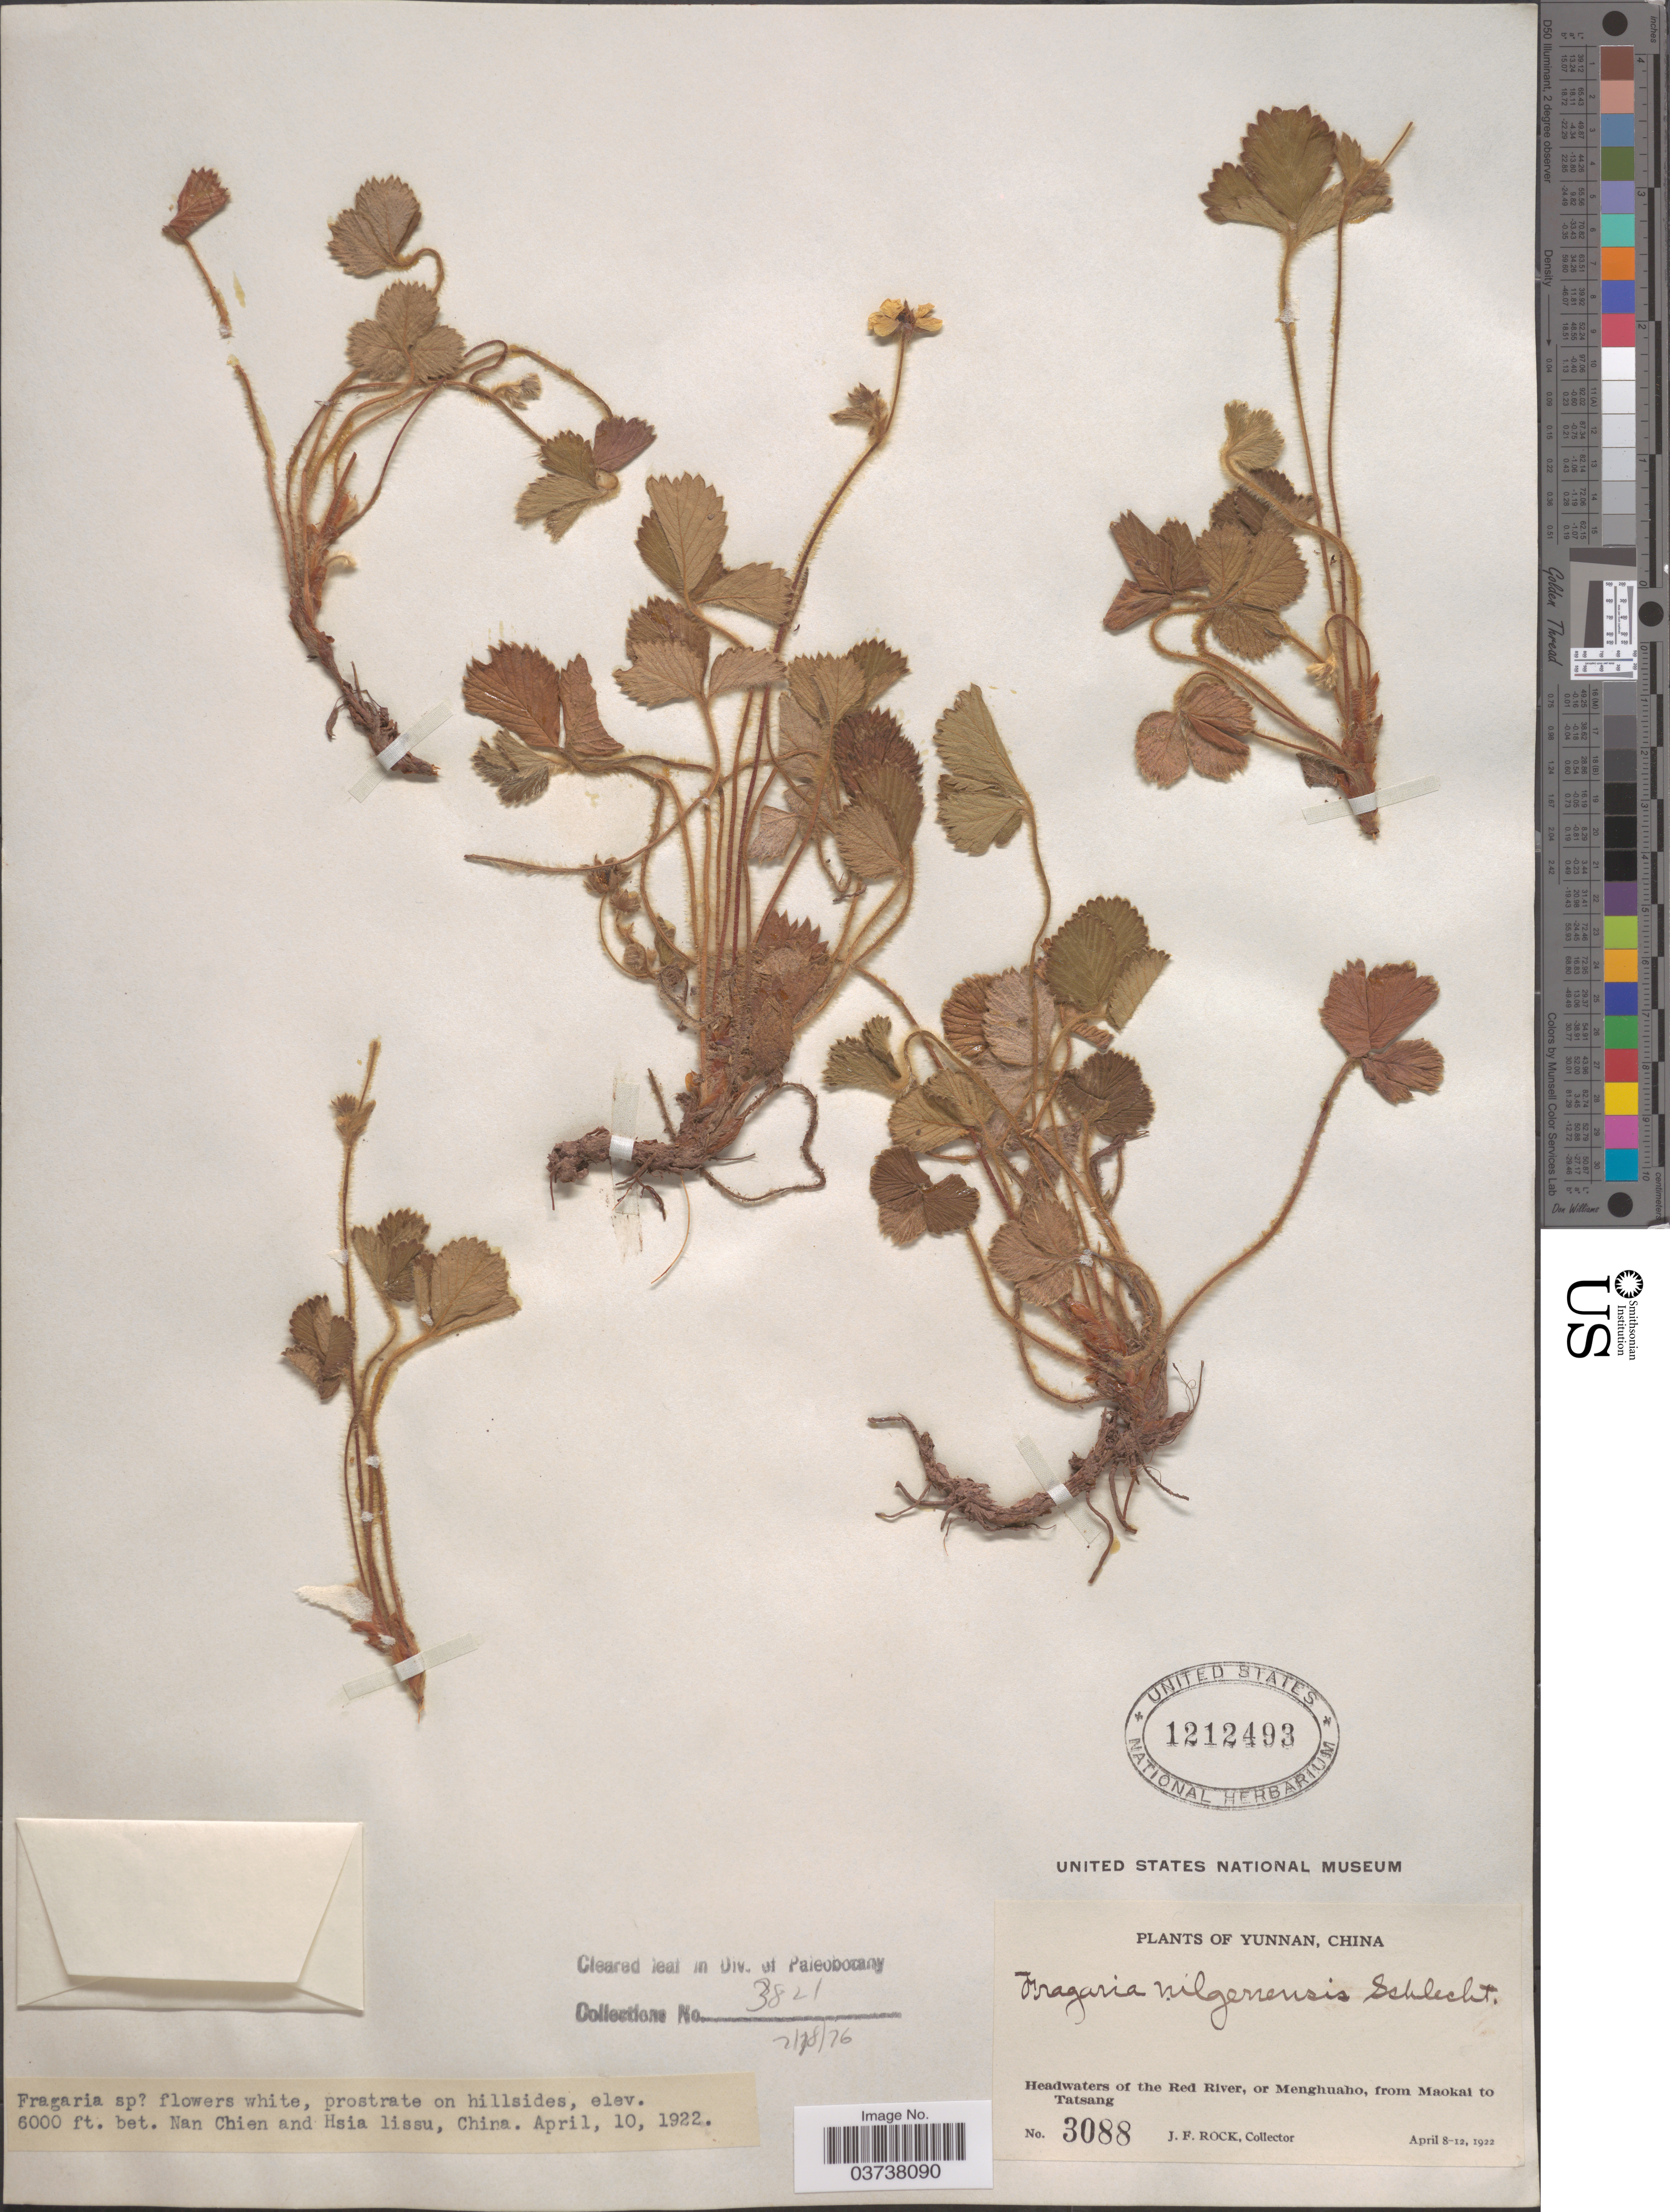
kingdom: Plantae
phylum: Tracheophyta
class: Magnoliopsida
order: Rosales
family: Rosaceae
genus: Fragaria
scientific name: Fragaria nilgerrensis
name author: Schltdl. ex J. Gay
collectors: J. Rock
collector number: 3088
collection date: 1922-04-10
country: China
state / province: Yunnan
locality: Bet. Nan Chien and Hsia lissu. Headwaters of the Red River, or Menghuaho, from Maokai to Tatsang.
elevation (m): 1829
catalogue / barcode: US 1212493